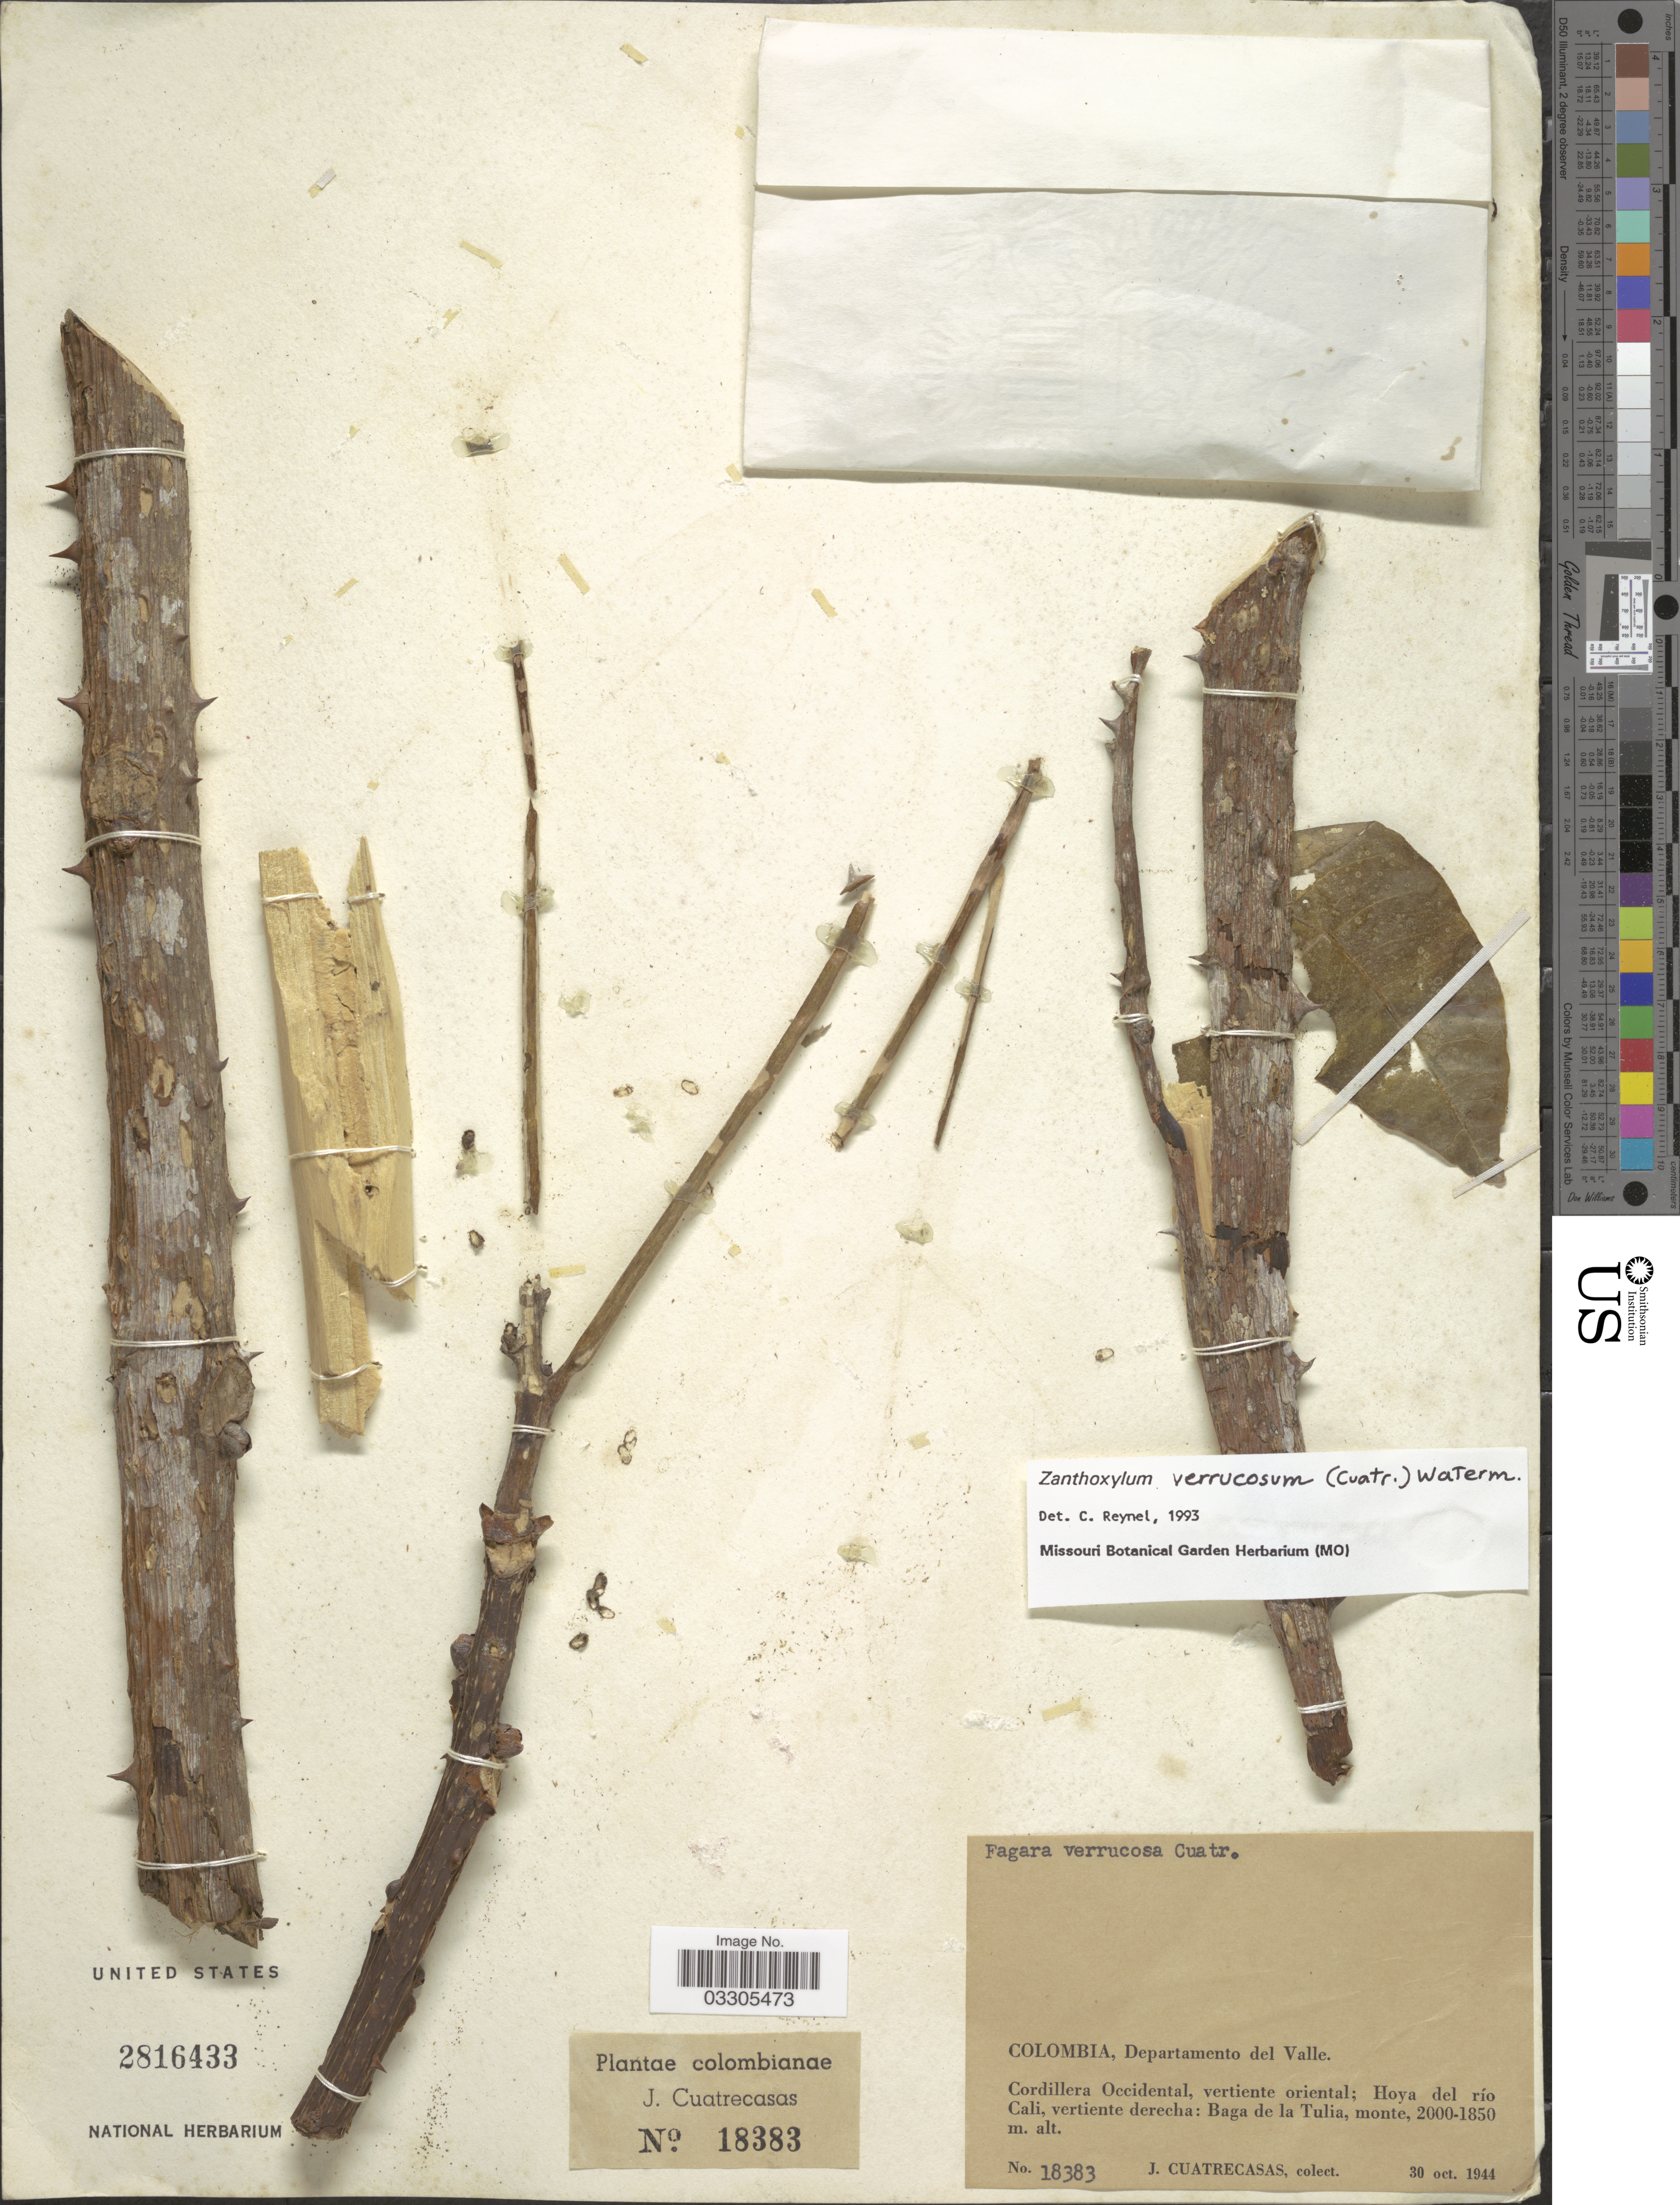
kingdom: Plantae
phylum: Tracheophyta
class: Magnoliopsida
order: Sapindales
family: Rutaceae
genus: Zanthoxylum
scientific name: Zanthoxylum verrucosum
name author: (Cuatrec.) P.G. Waterman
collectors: J. Cuatrecasas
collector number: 18383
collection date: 1944-10-30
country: Colombia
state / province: Valle del Cauca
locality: Departamento del Valle, Cordillera Occidental, vertiente oriental; Hoya del río Cali, vertiente derecha: Baga de la Tulia.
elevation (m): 1850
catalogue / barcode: US 2816433